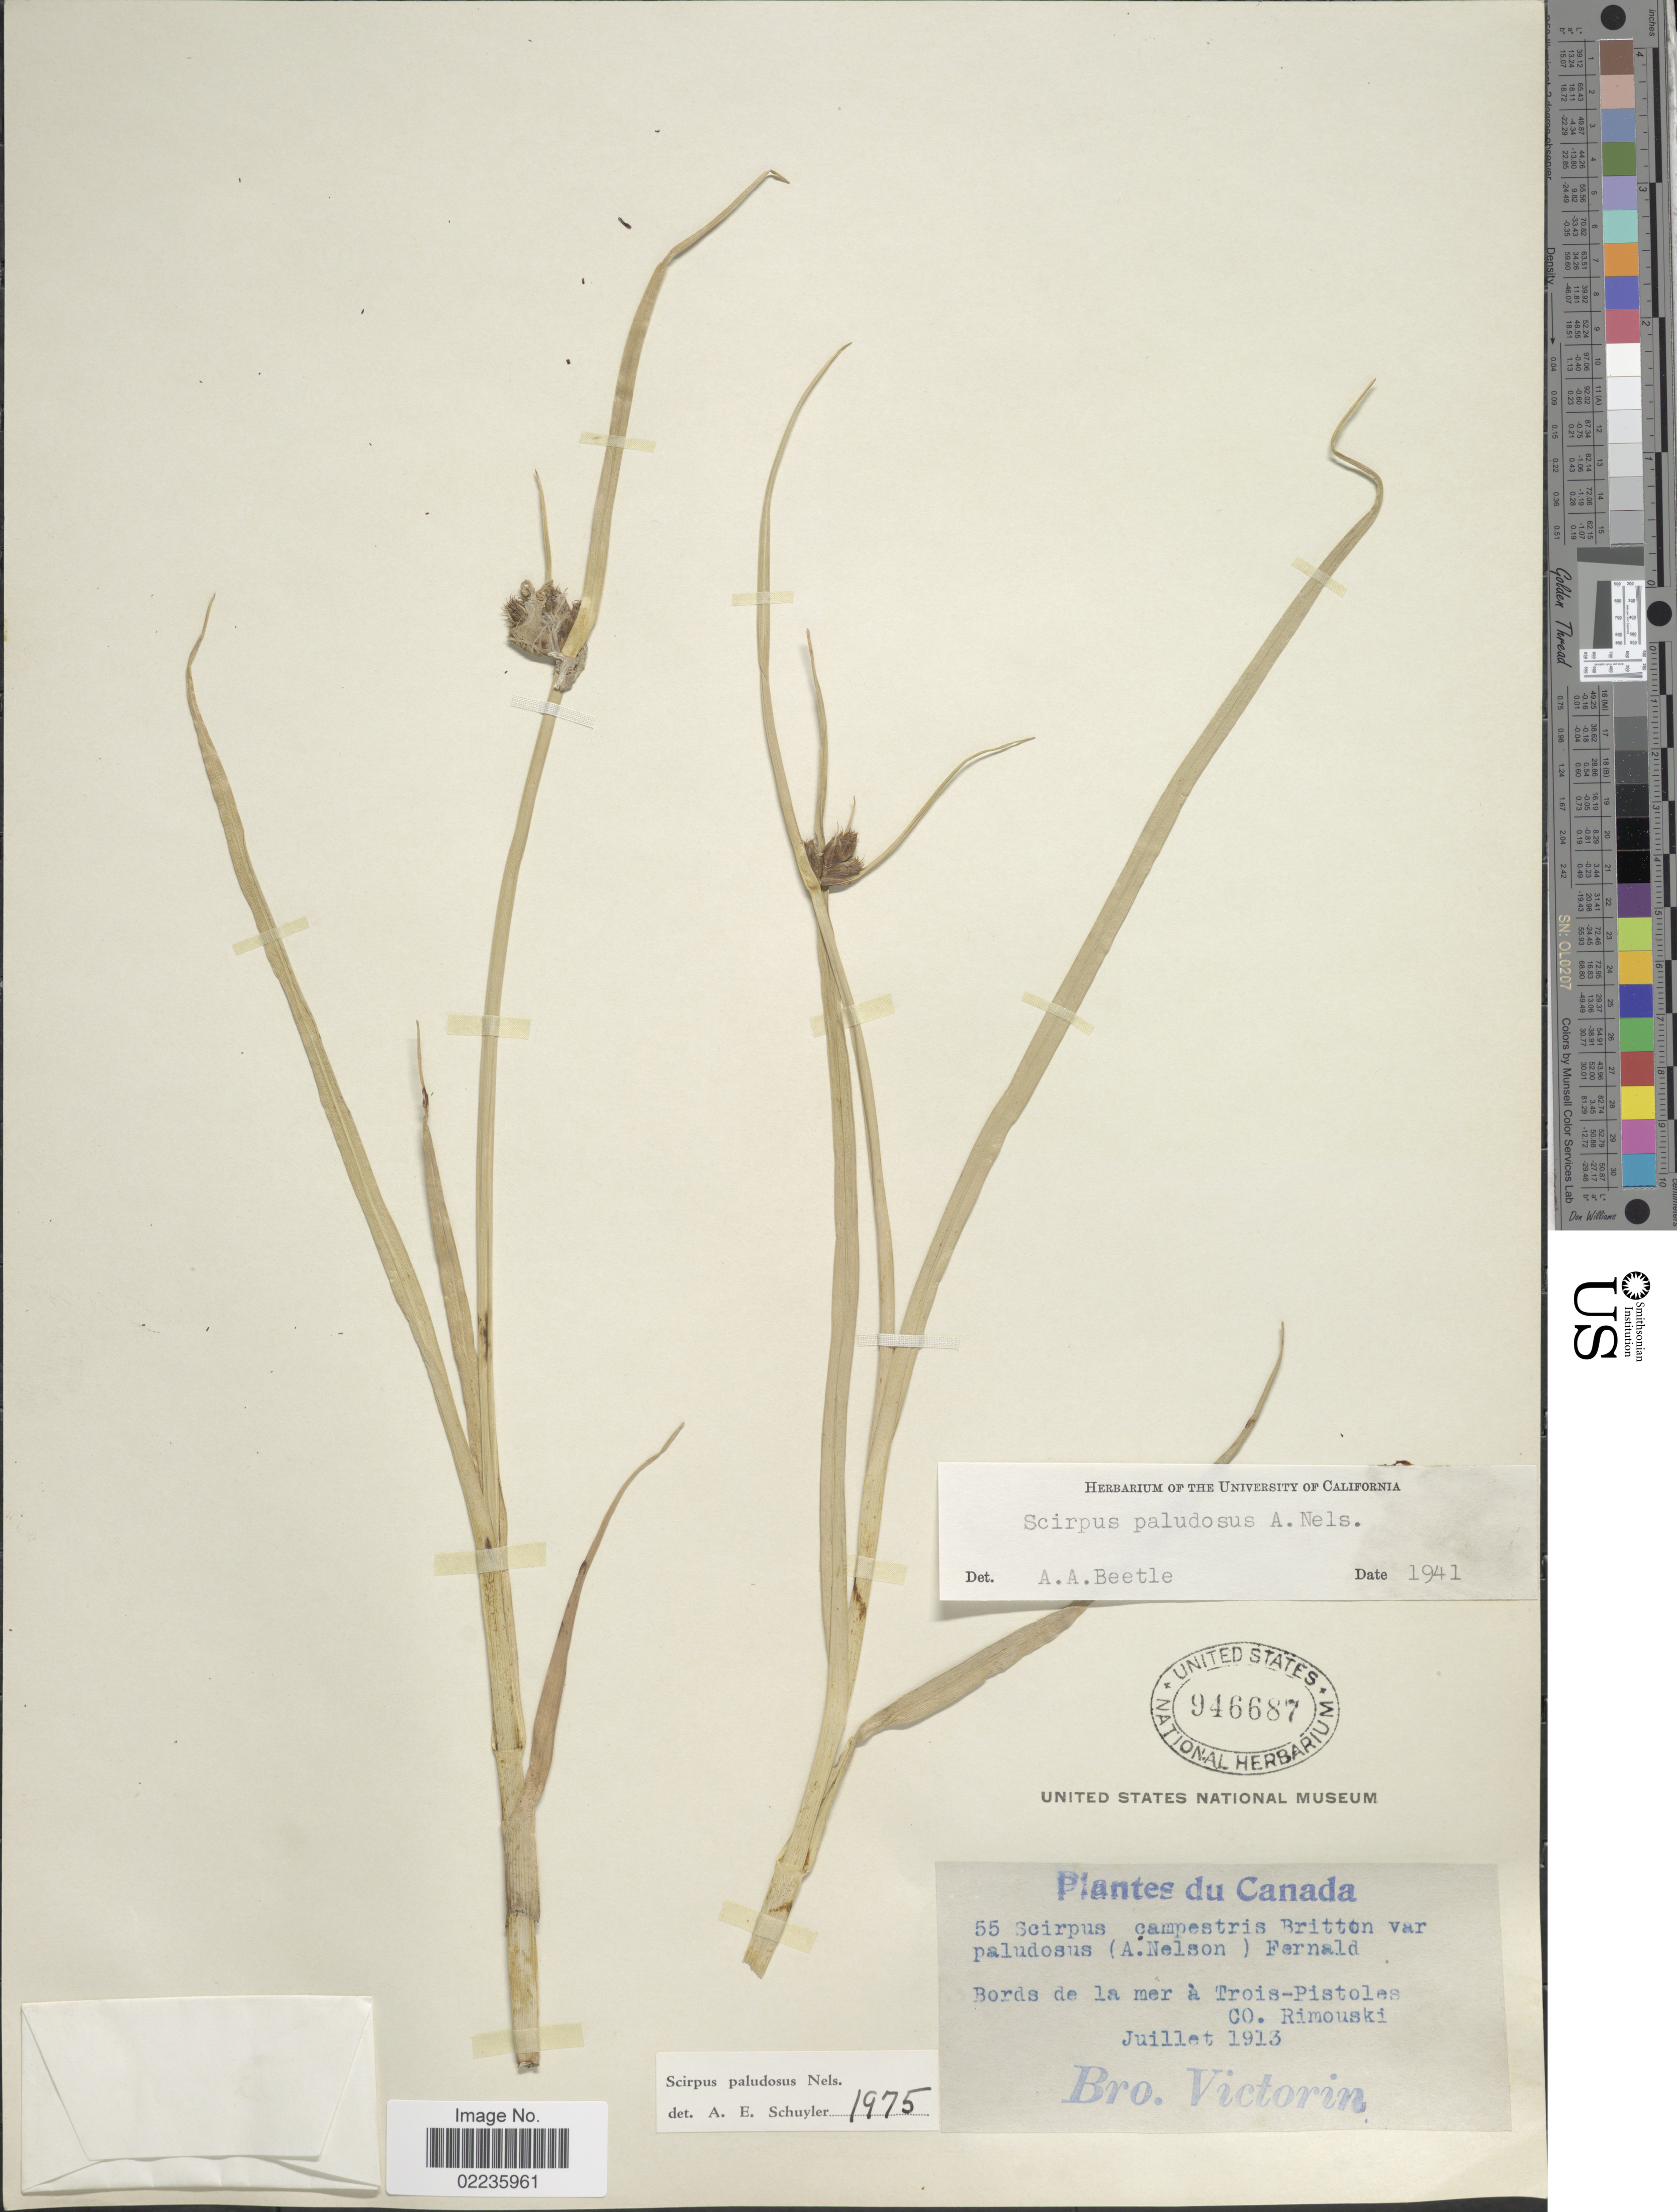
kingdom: Plantae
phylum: Tracheophyta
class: Liliopsida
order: Poales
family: Cyperaceae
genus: Bolboschoenus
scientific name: Bolboschoenus maritimus subsp. paludosus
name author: (A. Nelson) T. Koyama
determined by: Strong, M. T., (US), Smithsonian Institution - National Museum of Natural History (UNITED STATES)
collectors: B. Victorin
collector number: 55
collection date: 1913-07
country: Canada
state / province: Quebec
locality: Bords de la mer a Trois-Pistoles Co. Rimouski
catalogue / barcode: US 946687